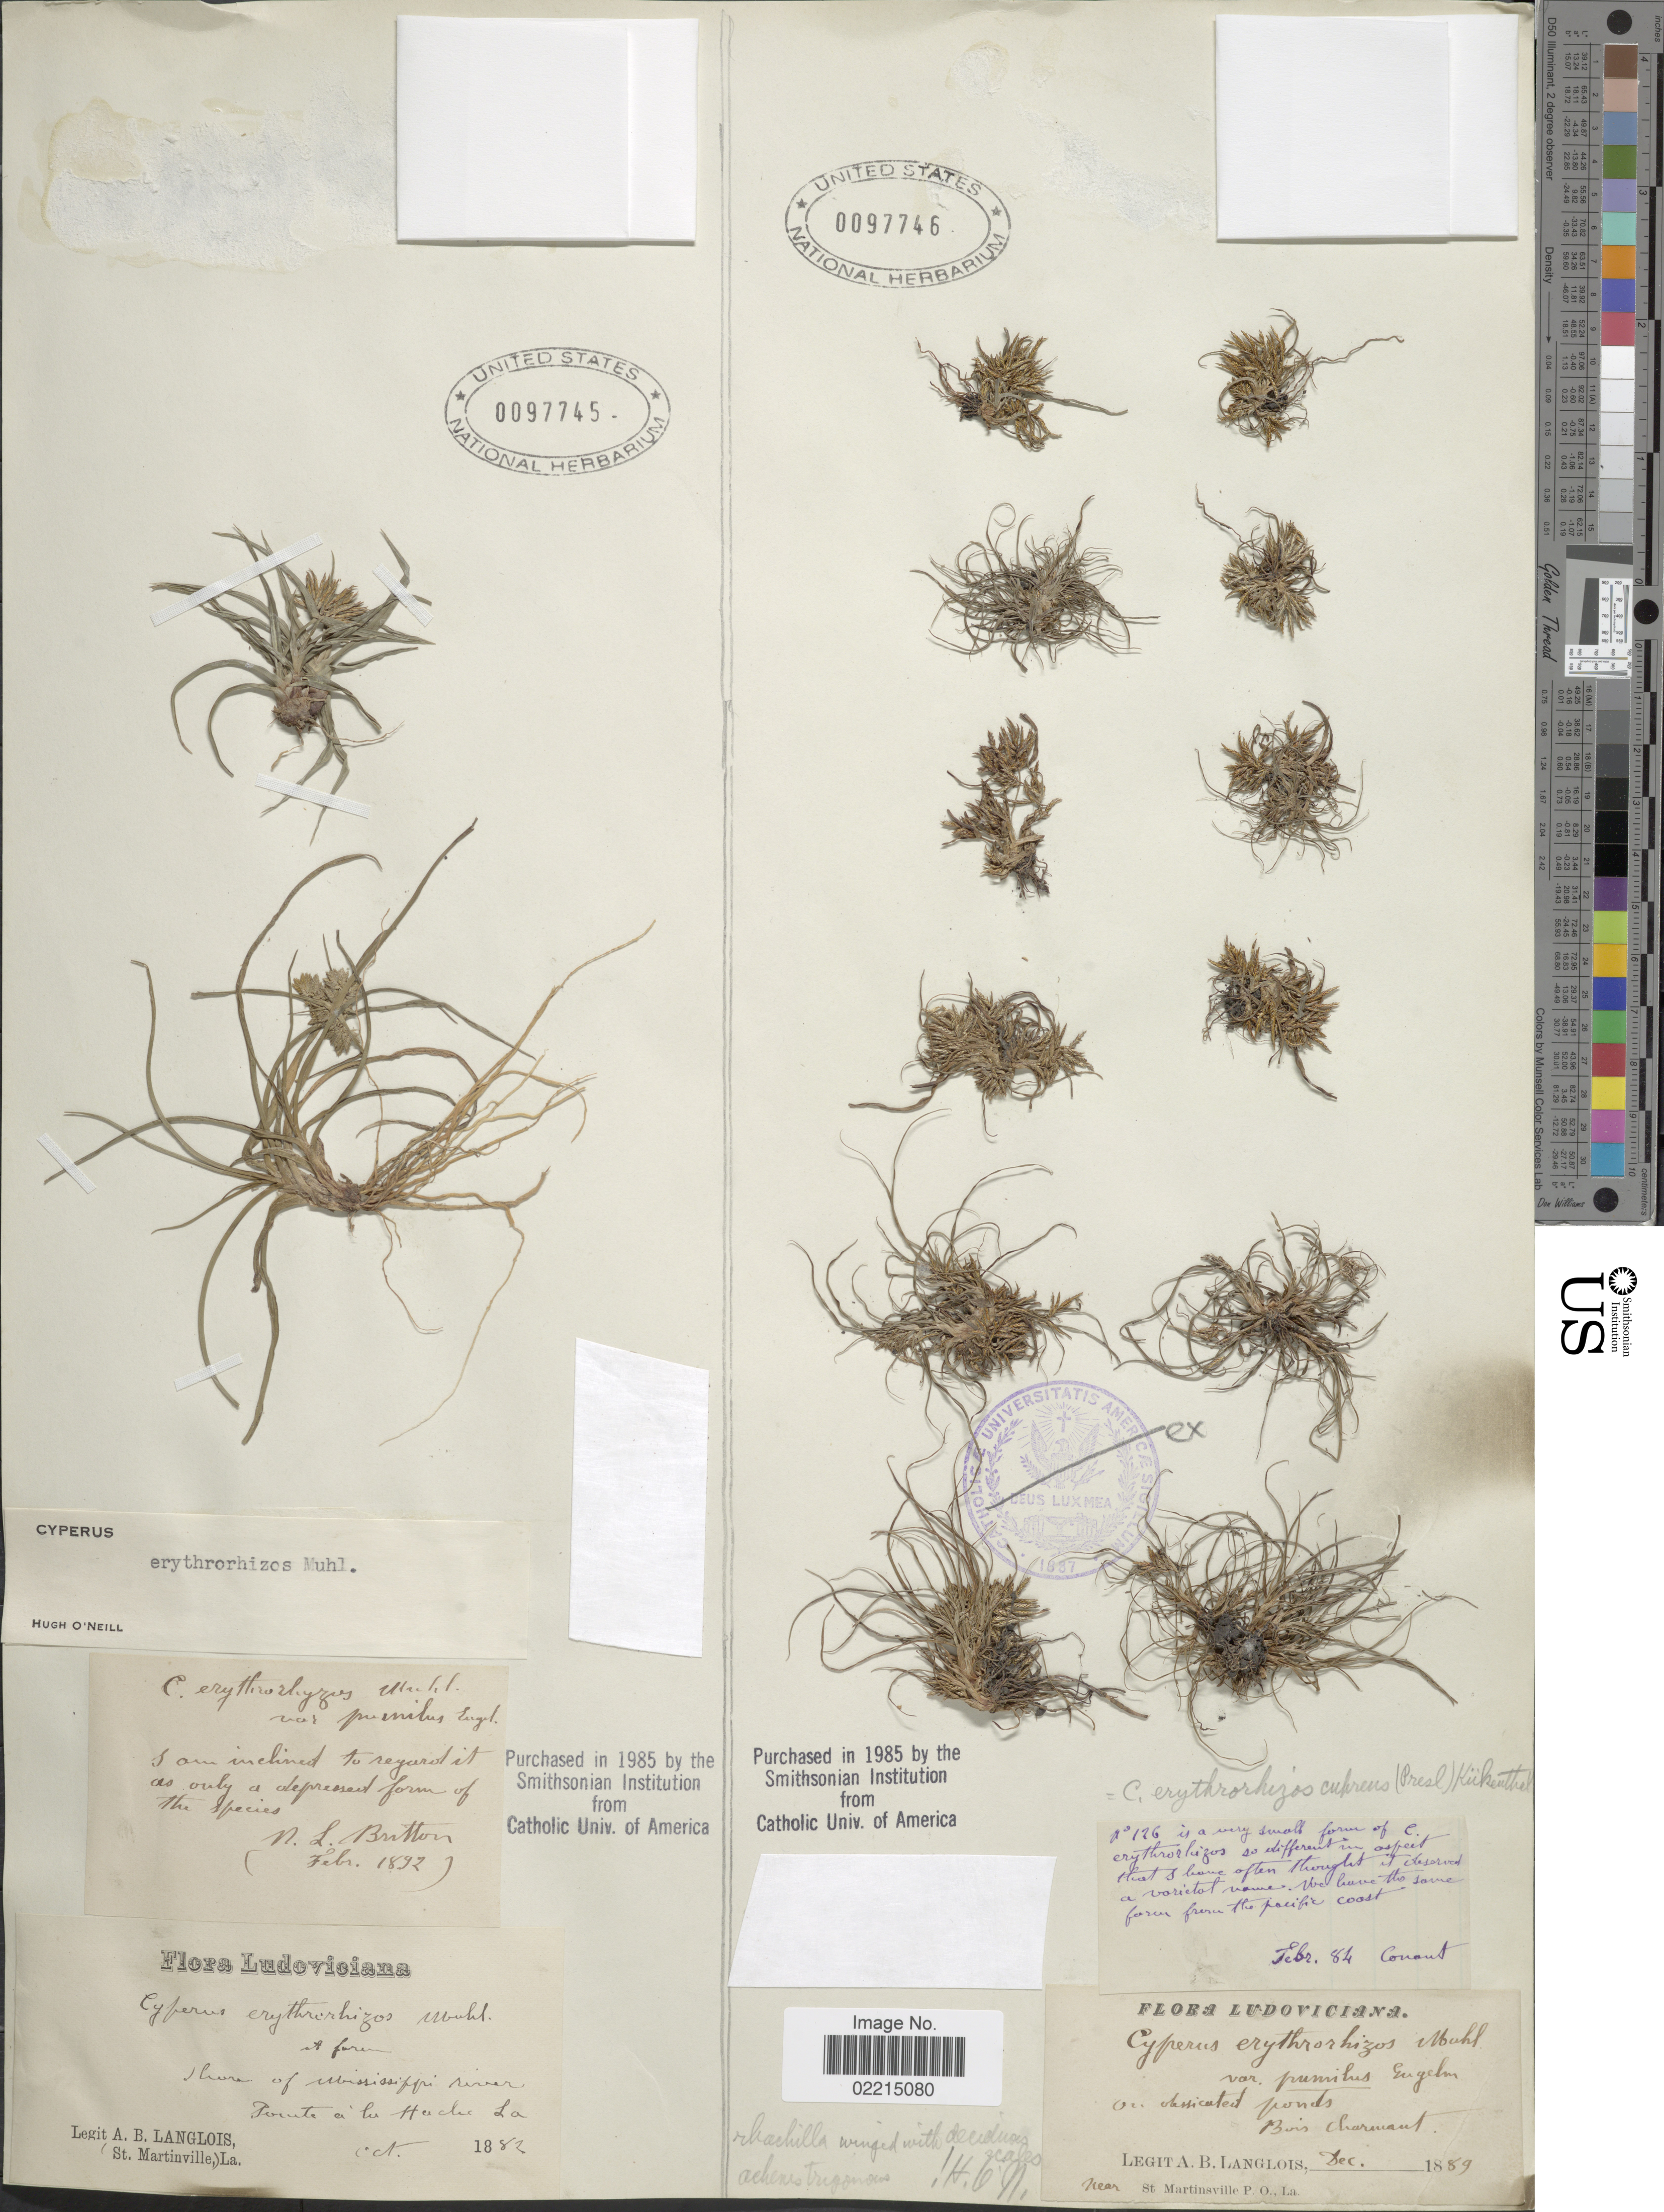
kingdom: Plantae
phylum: Tracheophyta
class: Liliopsida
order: Poales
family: Cyperaceae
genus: Cyperus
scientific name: Cyperus erythrorhizos Muhl.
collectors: A. Langlois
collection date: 1889-12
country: United States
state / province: Louisiana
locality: Ludoviciana. near St Martinsville P. O.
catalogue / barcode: US 97746